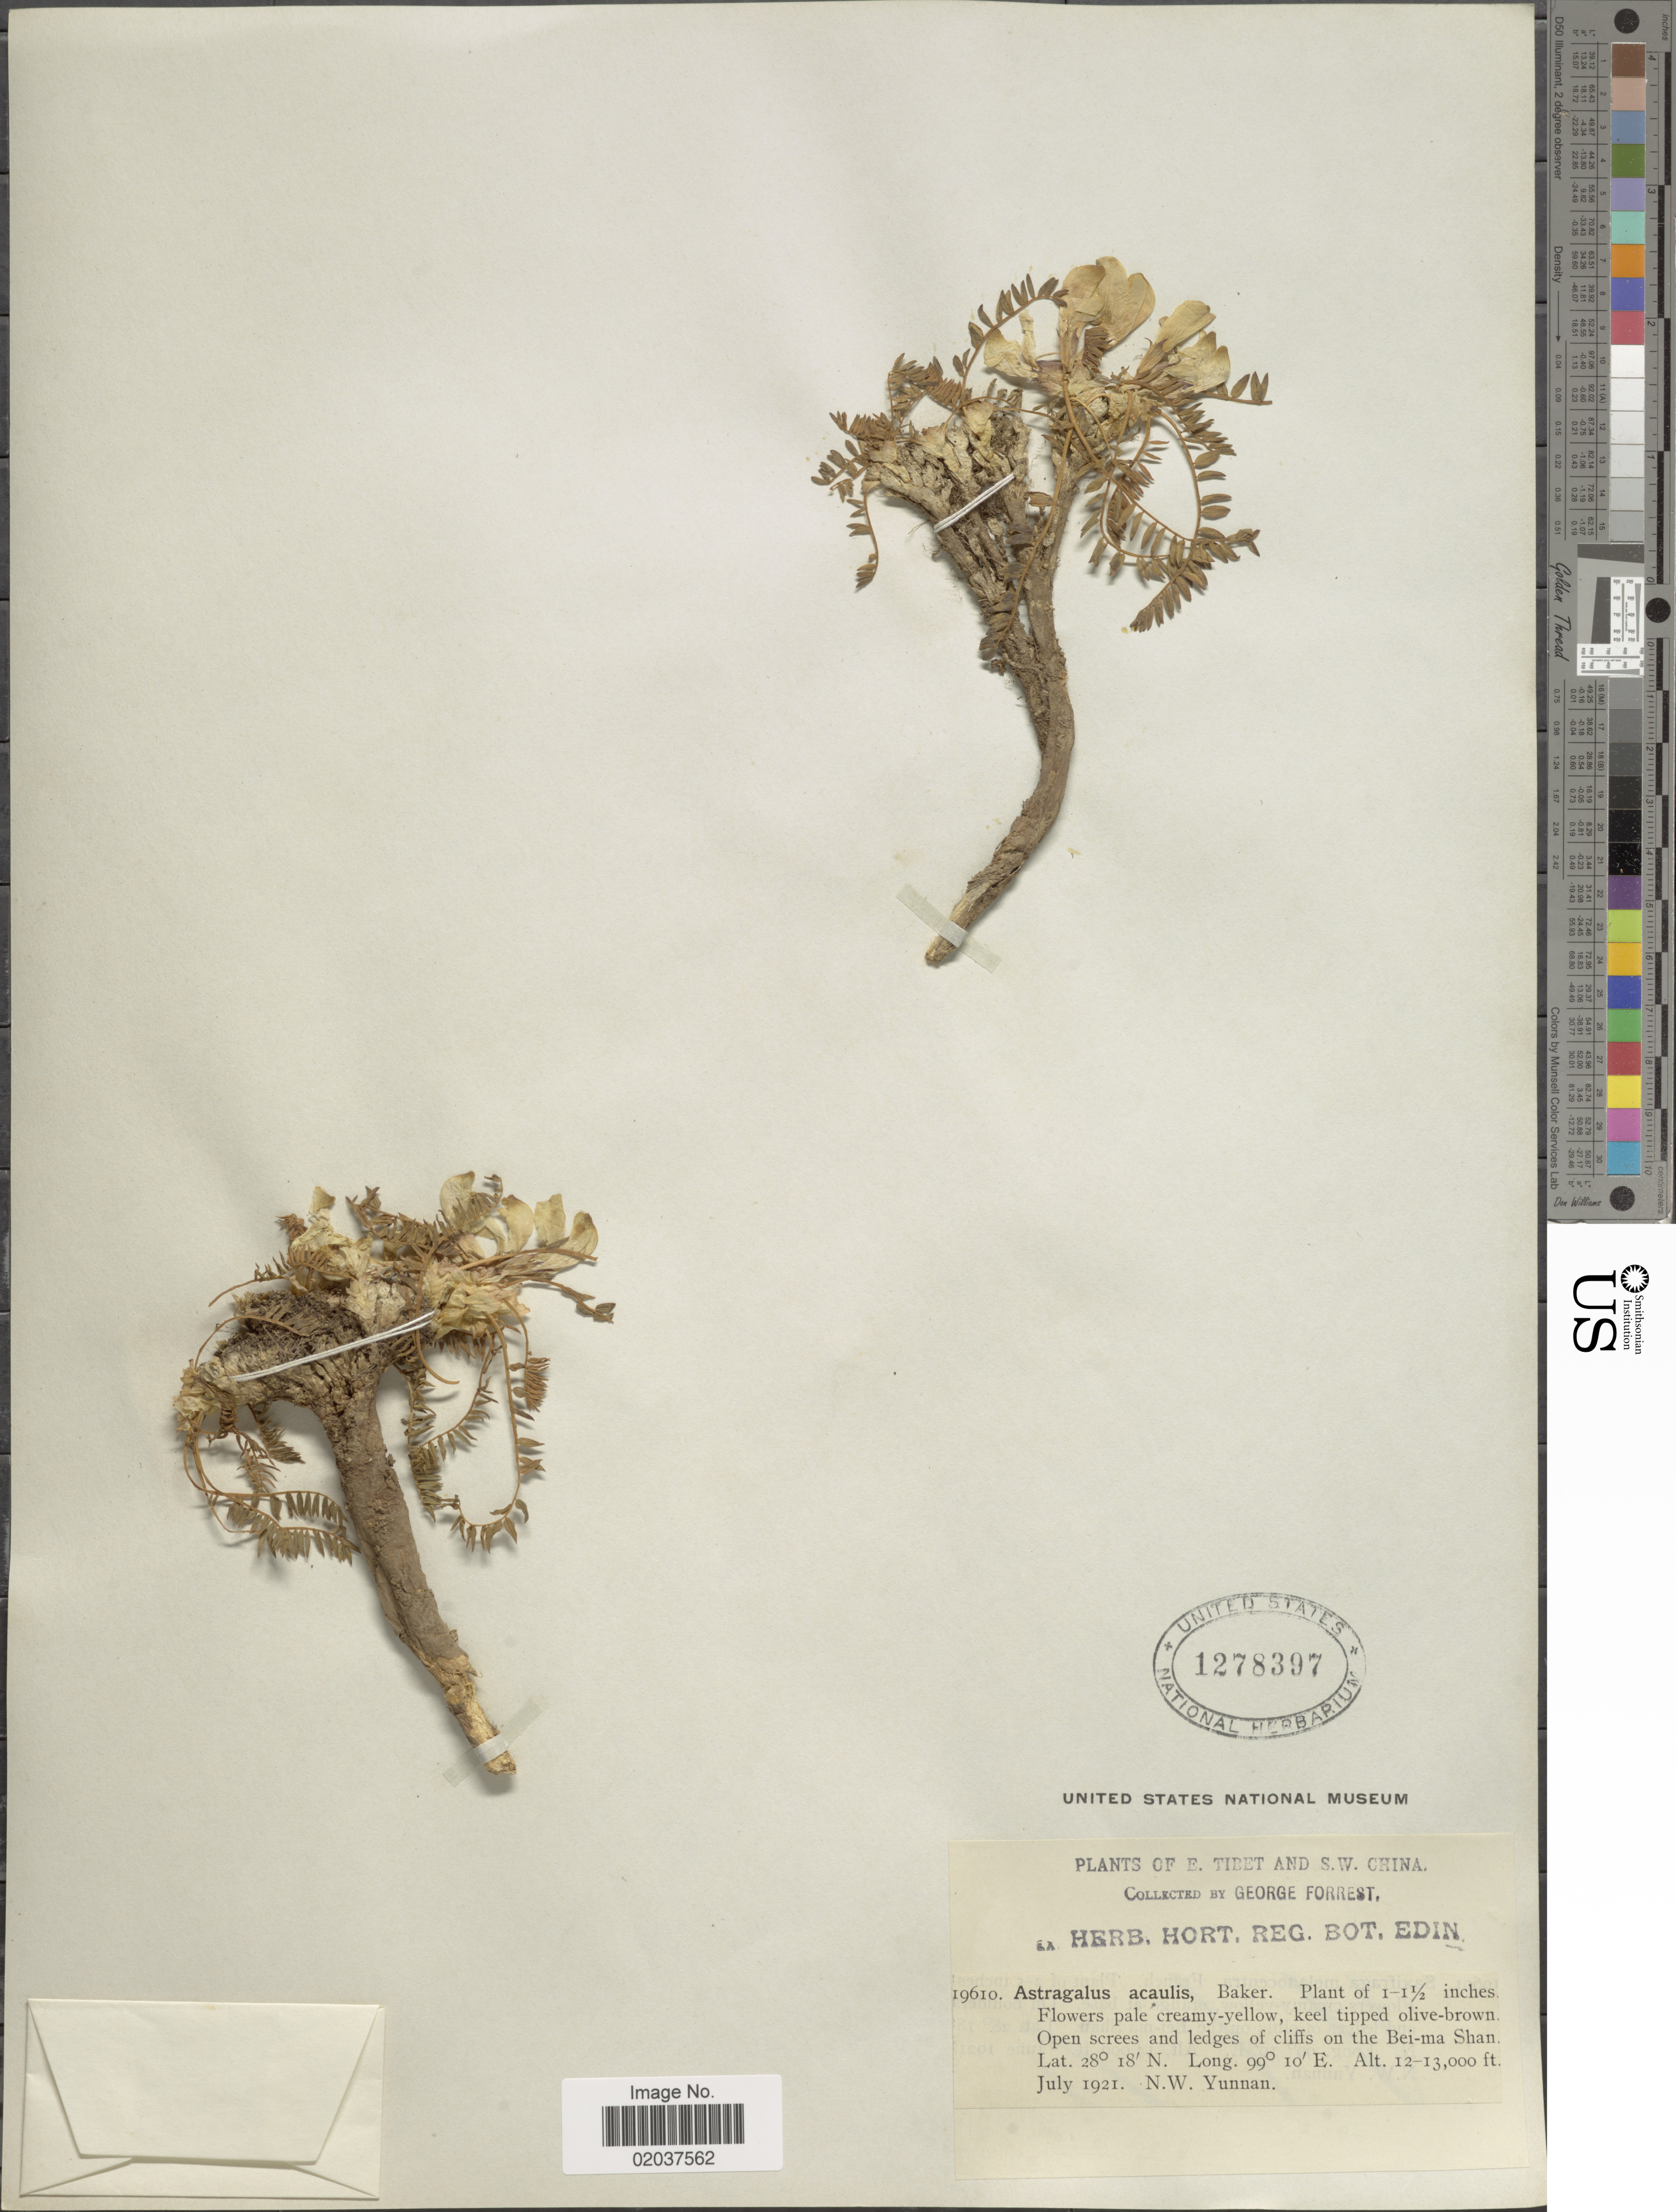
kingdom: Plantae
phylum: Tracheophyta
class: Magnoliopsida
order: Fabales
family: Fabaceae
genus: Astragalus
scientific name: Astragalus acaulis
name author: Baker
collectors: G. Forrest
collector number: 19610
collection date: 1921-07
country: China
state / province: Yunnan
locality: Cliffs on the Bei-ma Shan, N. W. Yunnan, E. Tibet and S. W. China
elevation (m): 3658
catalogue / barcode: US 1278397